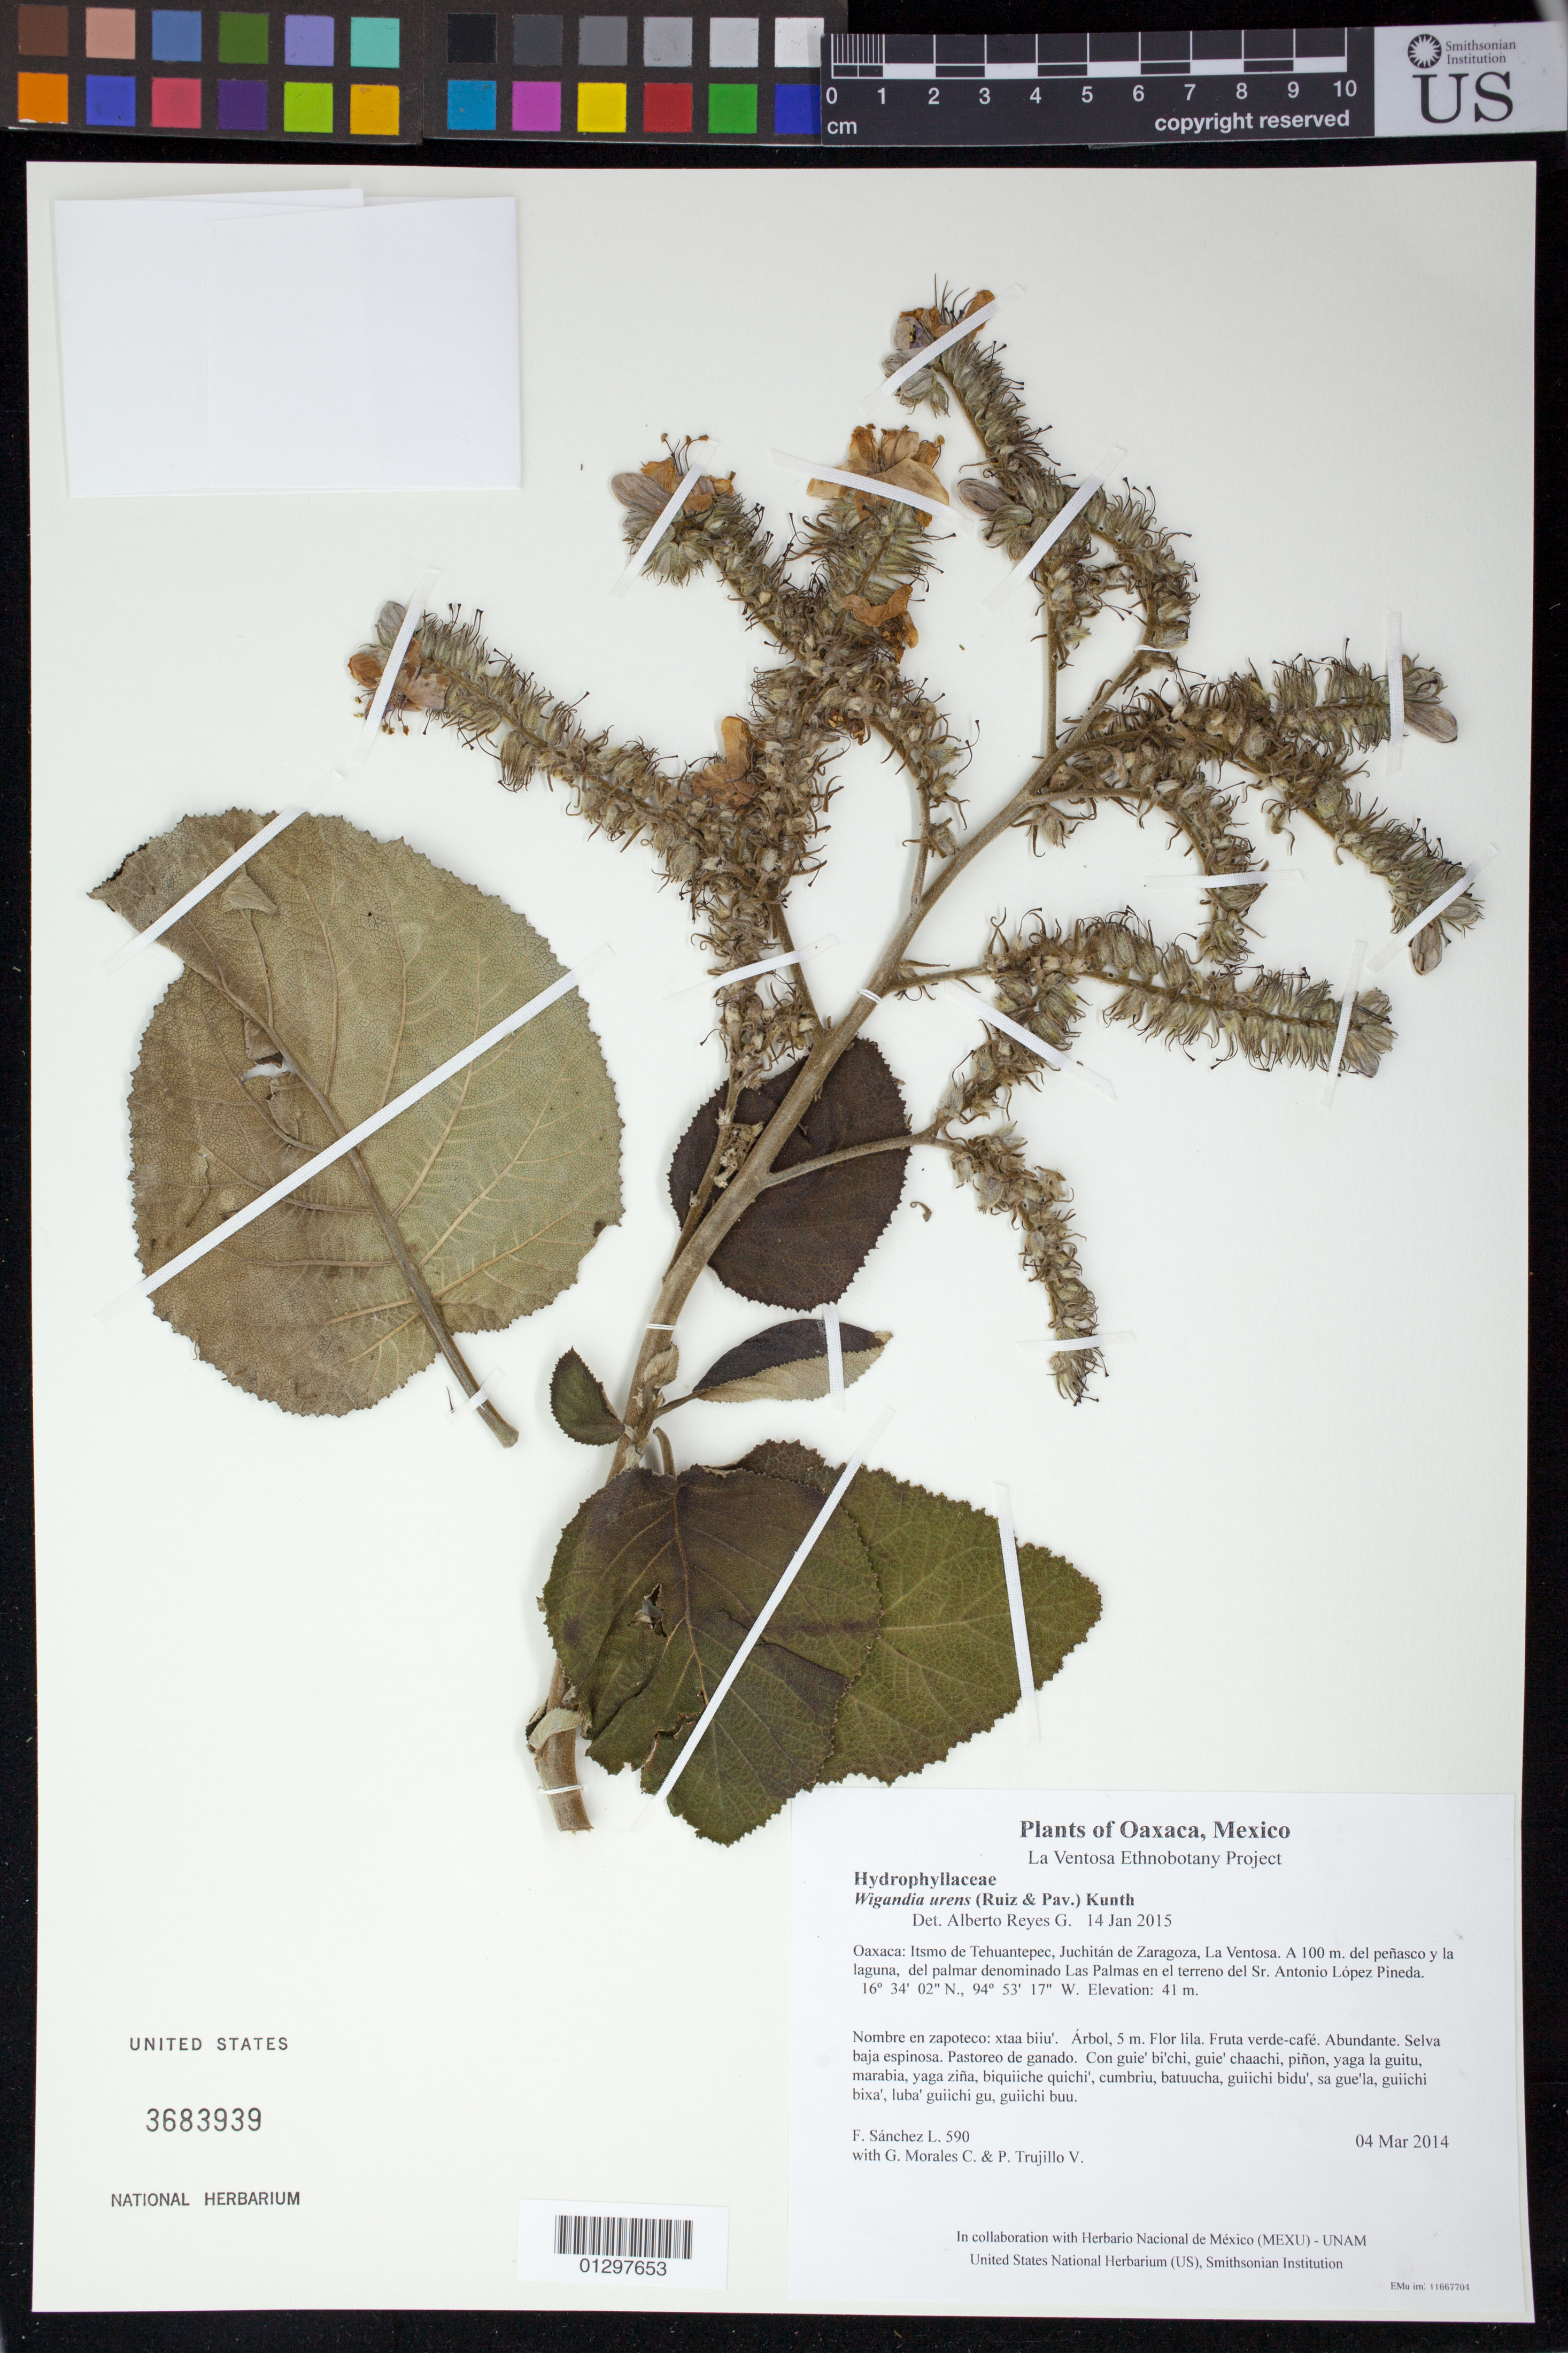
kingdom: Plantae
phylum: Tracheophyta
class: Magnoliopsida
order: Boraginales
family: Namaceae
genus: Wigandia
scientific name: Wigandia urens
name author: (Ruiz & Pav.) Kunth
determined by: Reyes García, A.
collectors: F. Sánchez L., G. Morales C. & P. Trujillo V.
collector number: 590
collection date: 2014-03-04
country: Mexico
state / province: Oaxaca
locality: Itsmo de Tehuantepec, Juchitán de Zaragoza, La Ventosa. A 100 m. del peñasco y la laguna, del palmar denominado Las Palmas en el terreno del Sr. Antonio López Pineda.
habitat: Selva baja espinosa. Pastoreo de ganado.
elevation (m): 41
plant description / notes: JEBOT, MEXU, SIPI, US; Yaga. 5 m. Guie' lila. Cuaananaxhi naga'-namuu. Stale.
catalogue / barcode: US 3683939